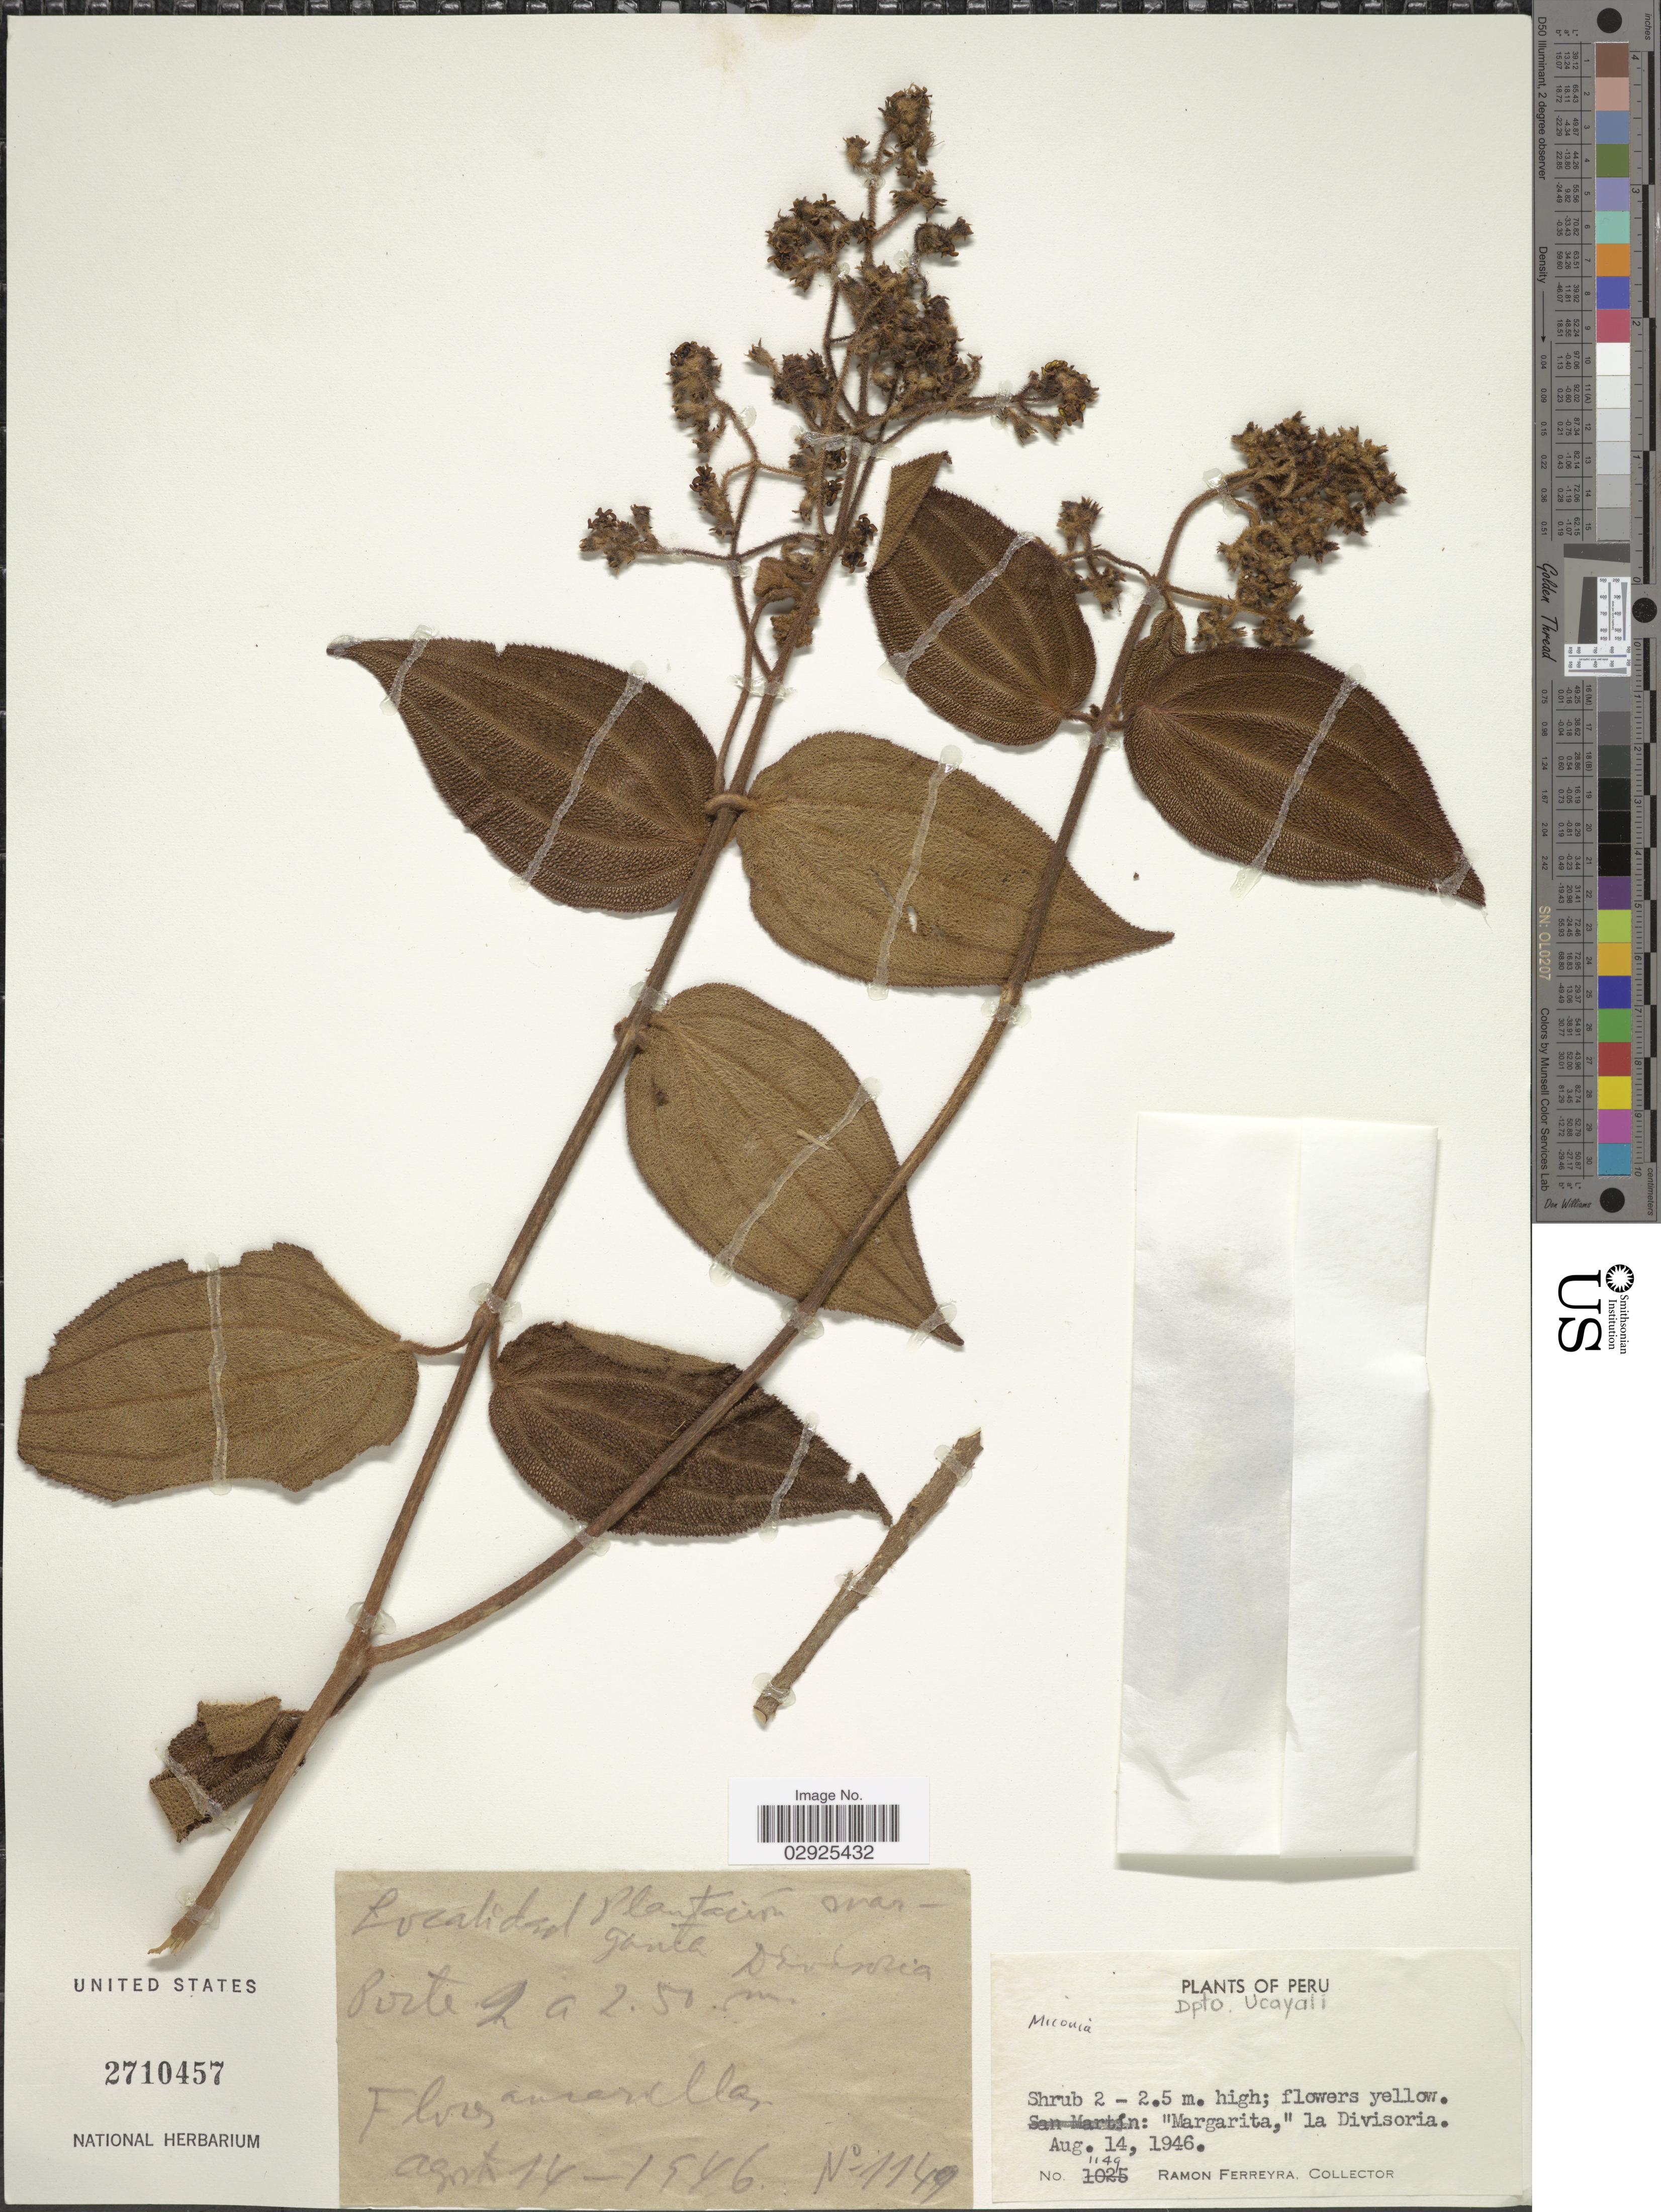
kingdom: Plantae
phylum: Tracheophyta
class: Magnoliopsida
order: Myrtales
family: Melastomataceae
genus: Miconia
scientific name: Miconia sp.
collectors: R. A. Ferreyra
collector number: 1149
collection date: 1946-08-14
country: Peru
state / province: Ucayali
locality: Dpto. Ucayali, "Margarita", la Divisoria.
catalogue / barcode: US 2710457